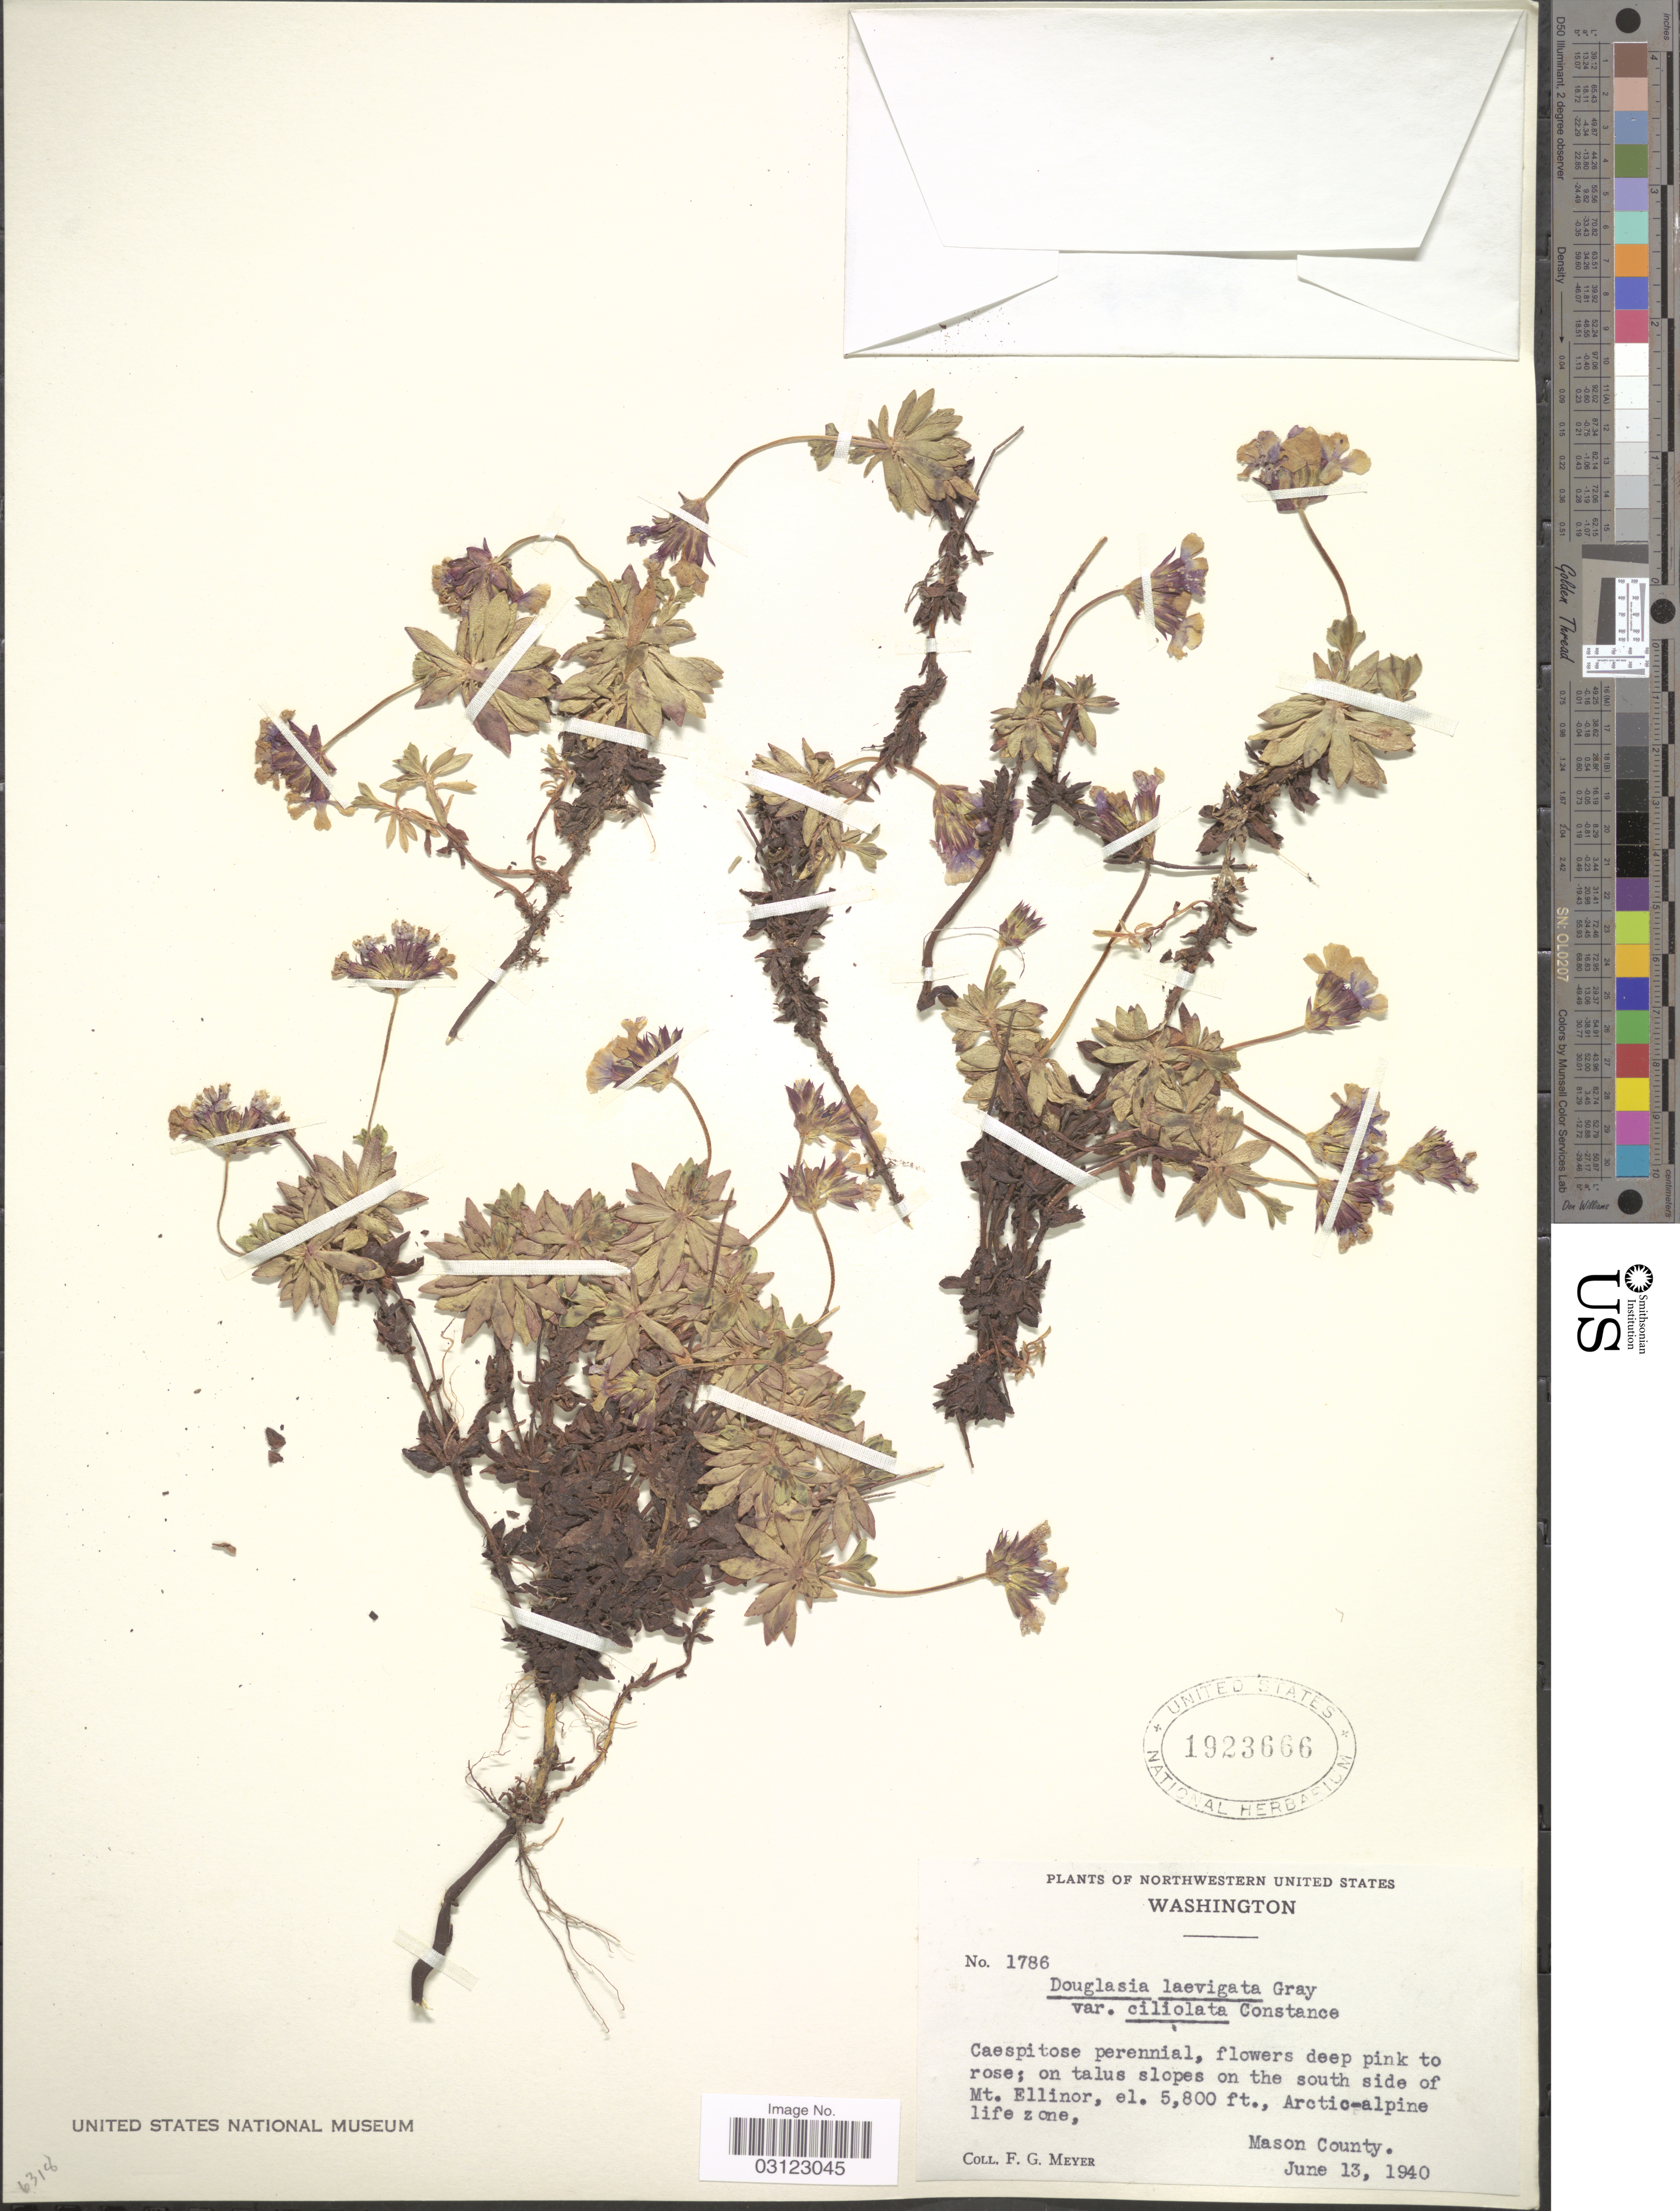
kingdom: Plantae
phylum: Tracheophyta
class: Magnoliopsida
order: Ericales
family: Primulaceae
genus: Douglasia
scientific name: Douglasia laevigata var. ciliolata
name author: Constance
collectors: F. G. Meyer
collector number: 1786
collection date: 1940-06-13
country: United States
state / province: Washington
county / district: Mason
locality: Northwestern United States. On talus slopes on the south side of Mt. Ellinor, Mason County.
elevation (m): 1768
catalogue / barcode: US 1923666